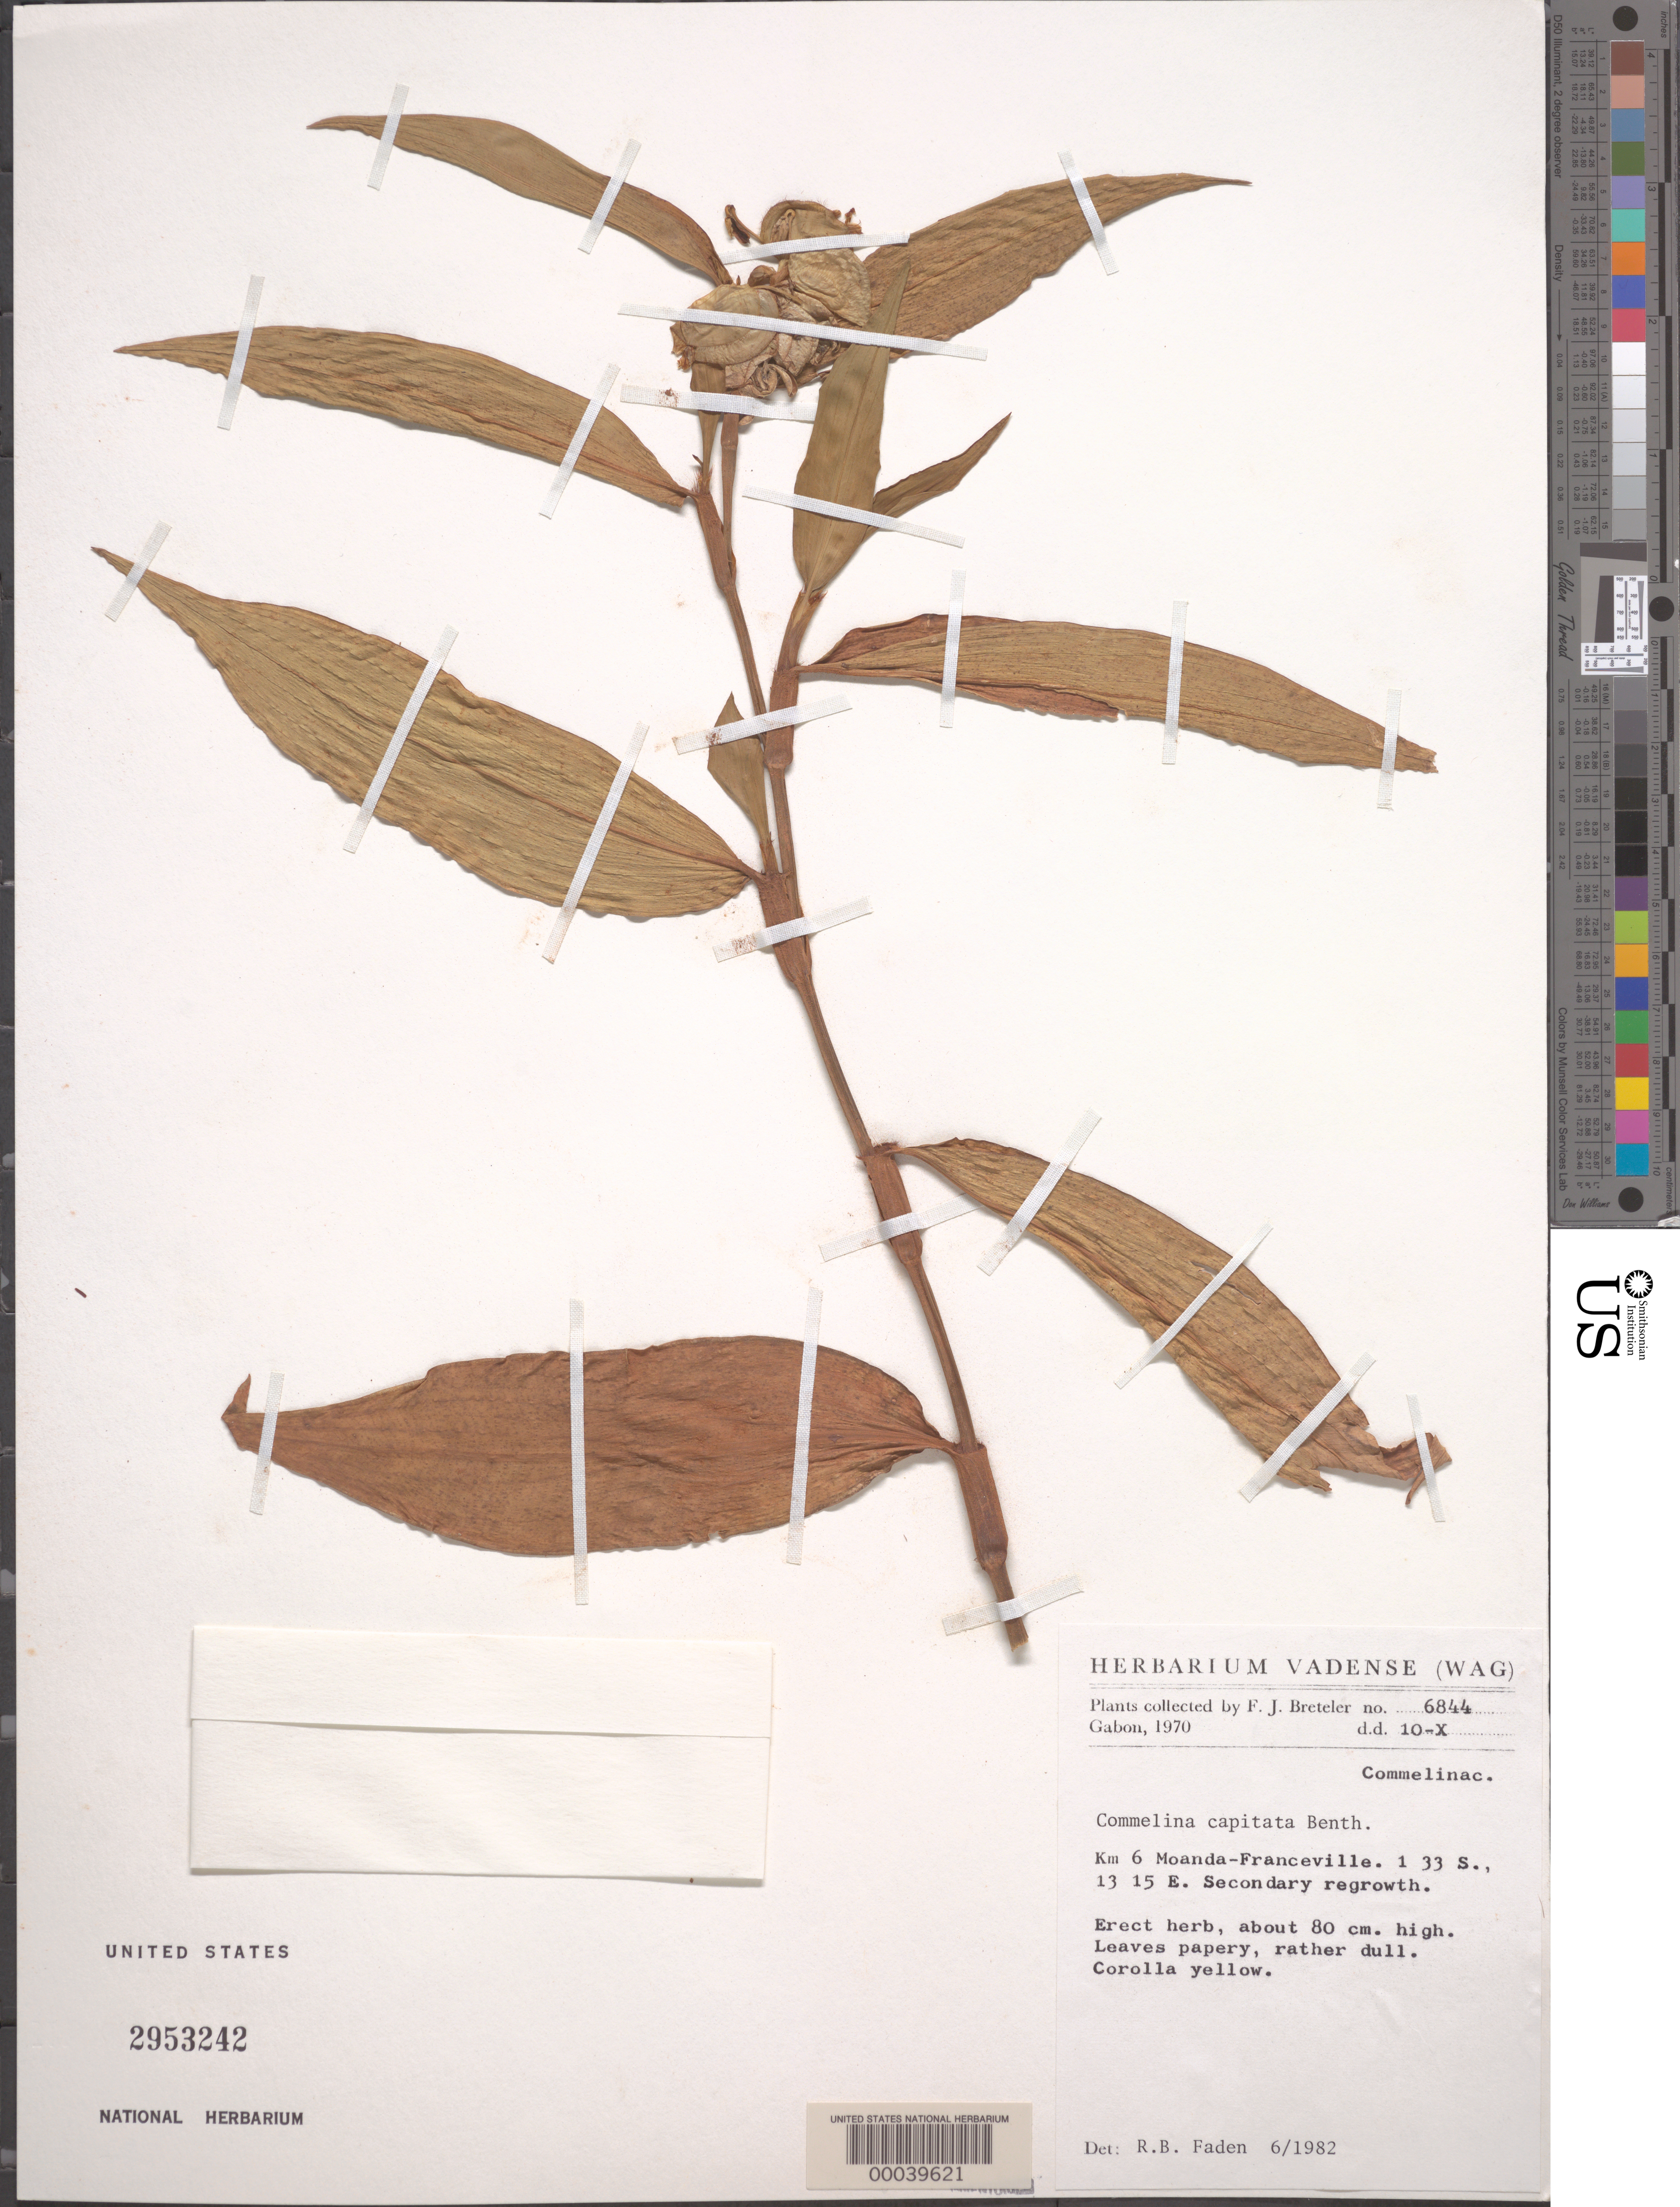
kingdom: Plantae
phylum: Tracheophyta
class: Liliopsida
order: Commelinales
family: Commelinaceae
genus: Commelina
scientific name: Commelina capitata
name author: Benth.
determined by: Faden, Robert B., (US), Smithsonian Institution - National Museum of Natural History (UNITED STATES)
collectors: F. J. Breteler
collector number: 6844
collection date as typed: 10 Oct 1970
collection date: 1970-10-10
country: Gabon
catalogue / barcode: US 2953242